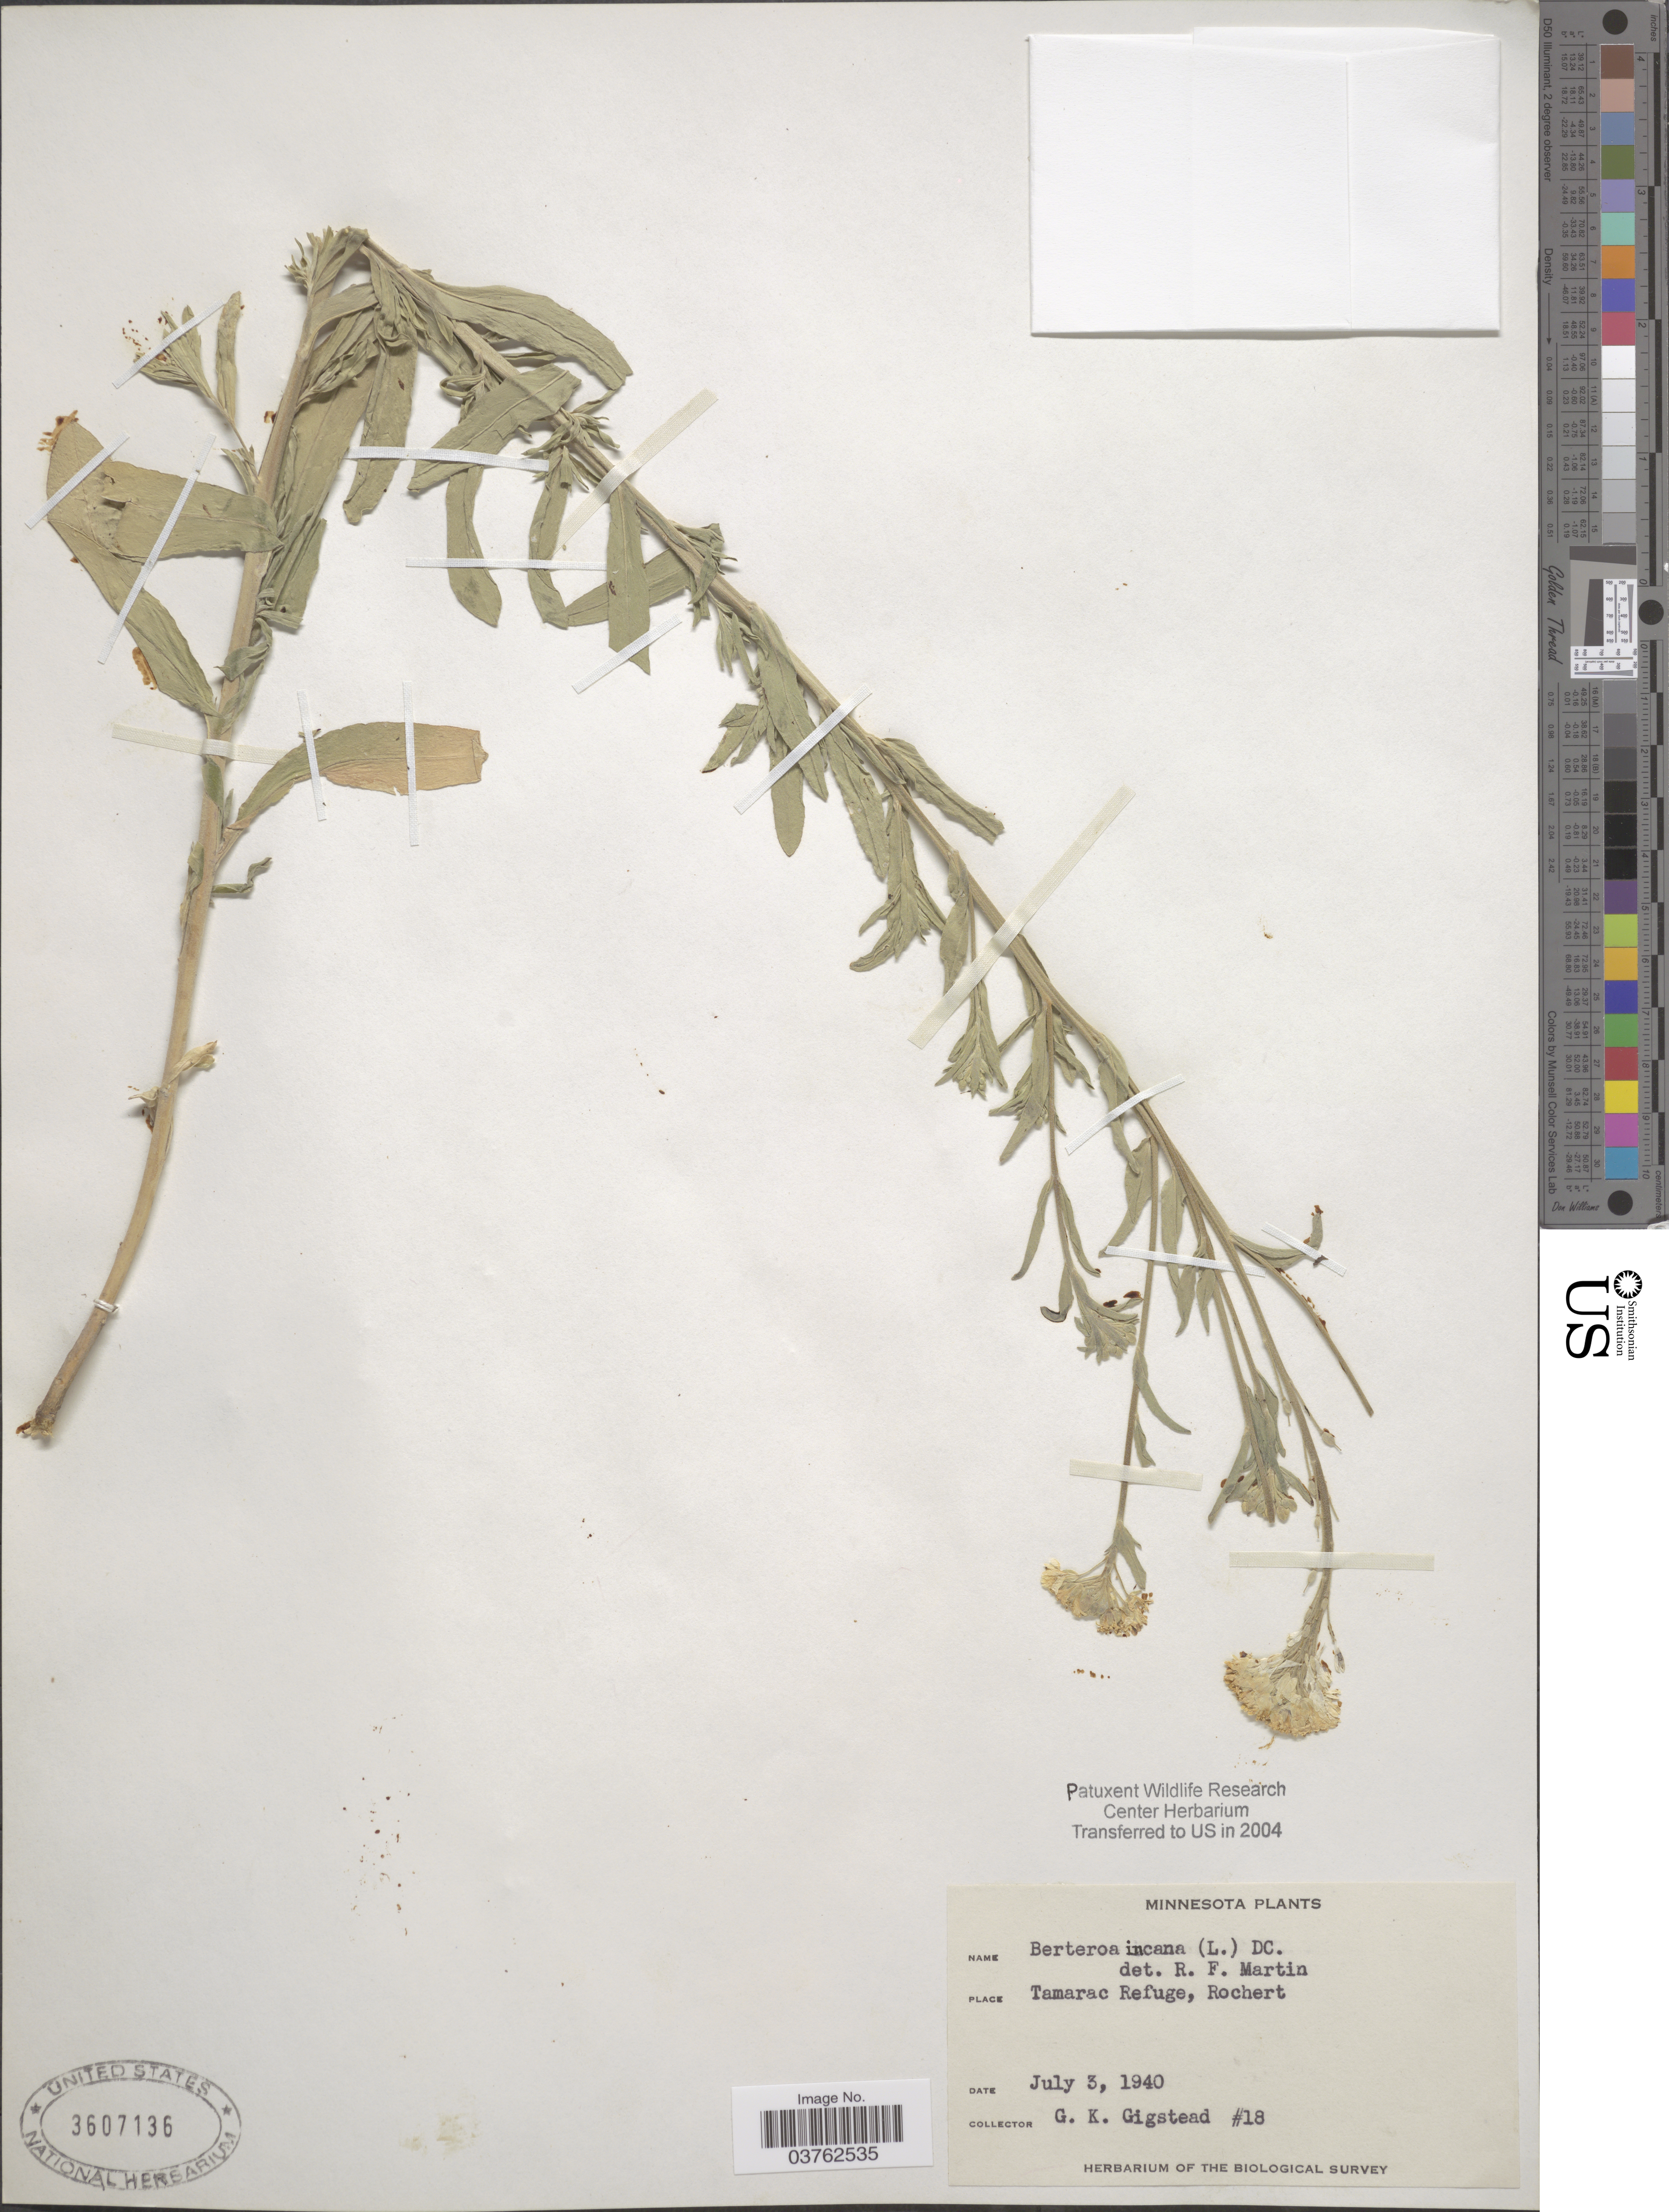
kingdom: Plantae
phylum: Tracheophyta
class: Magnoliopsida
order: Brassicales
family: Brassicaceae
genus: Berteroa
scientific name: Berteroa incana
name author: (L.) DC.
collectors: G. Gigstead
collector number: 18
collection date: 1940-07-03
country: United States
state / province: Minnesota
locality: Tamarac Refuge, Rochert.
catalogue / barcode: US 3607136